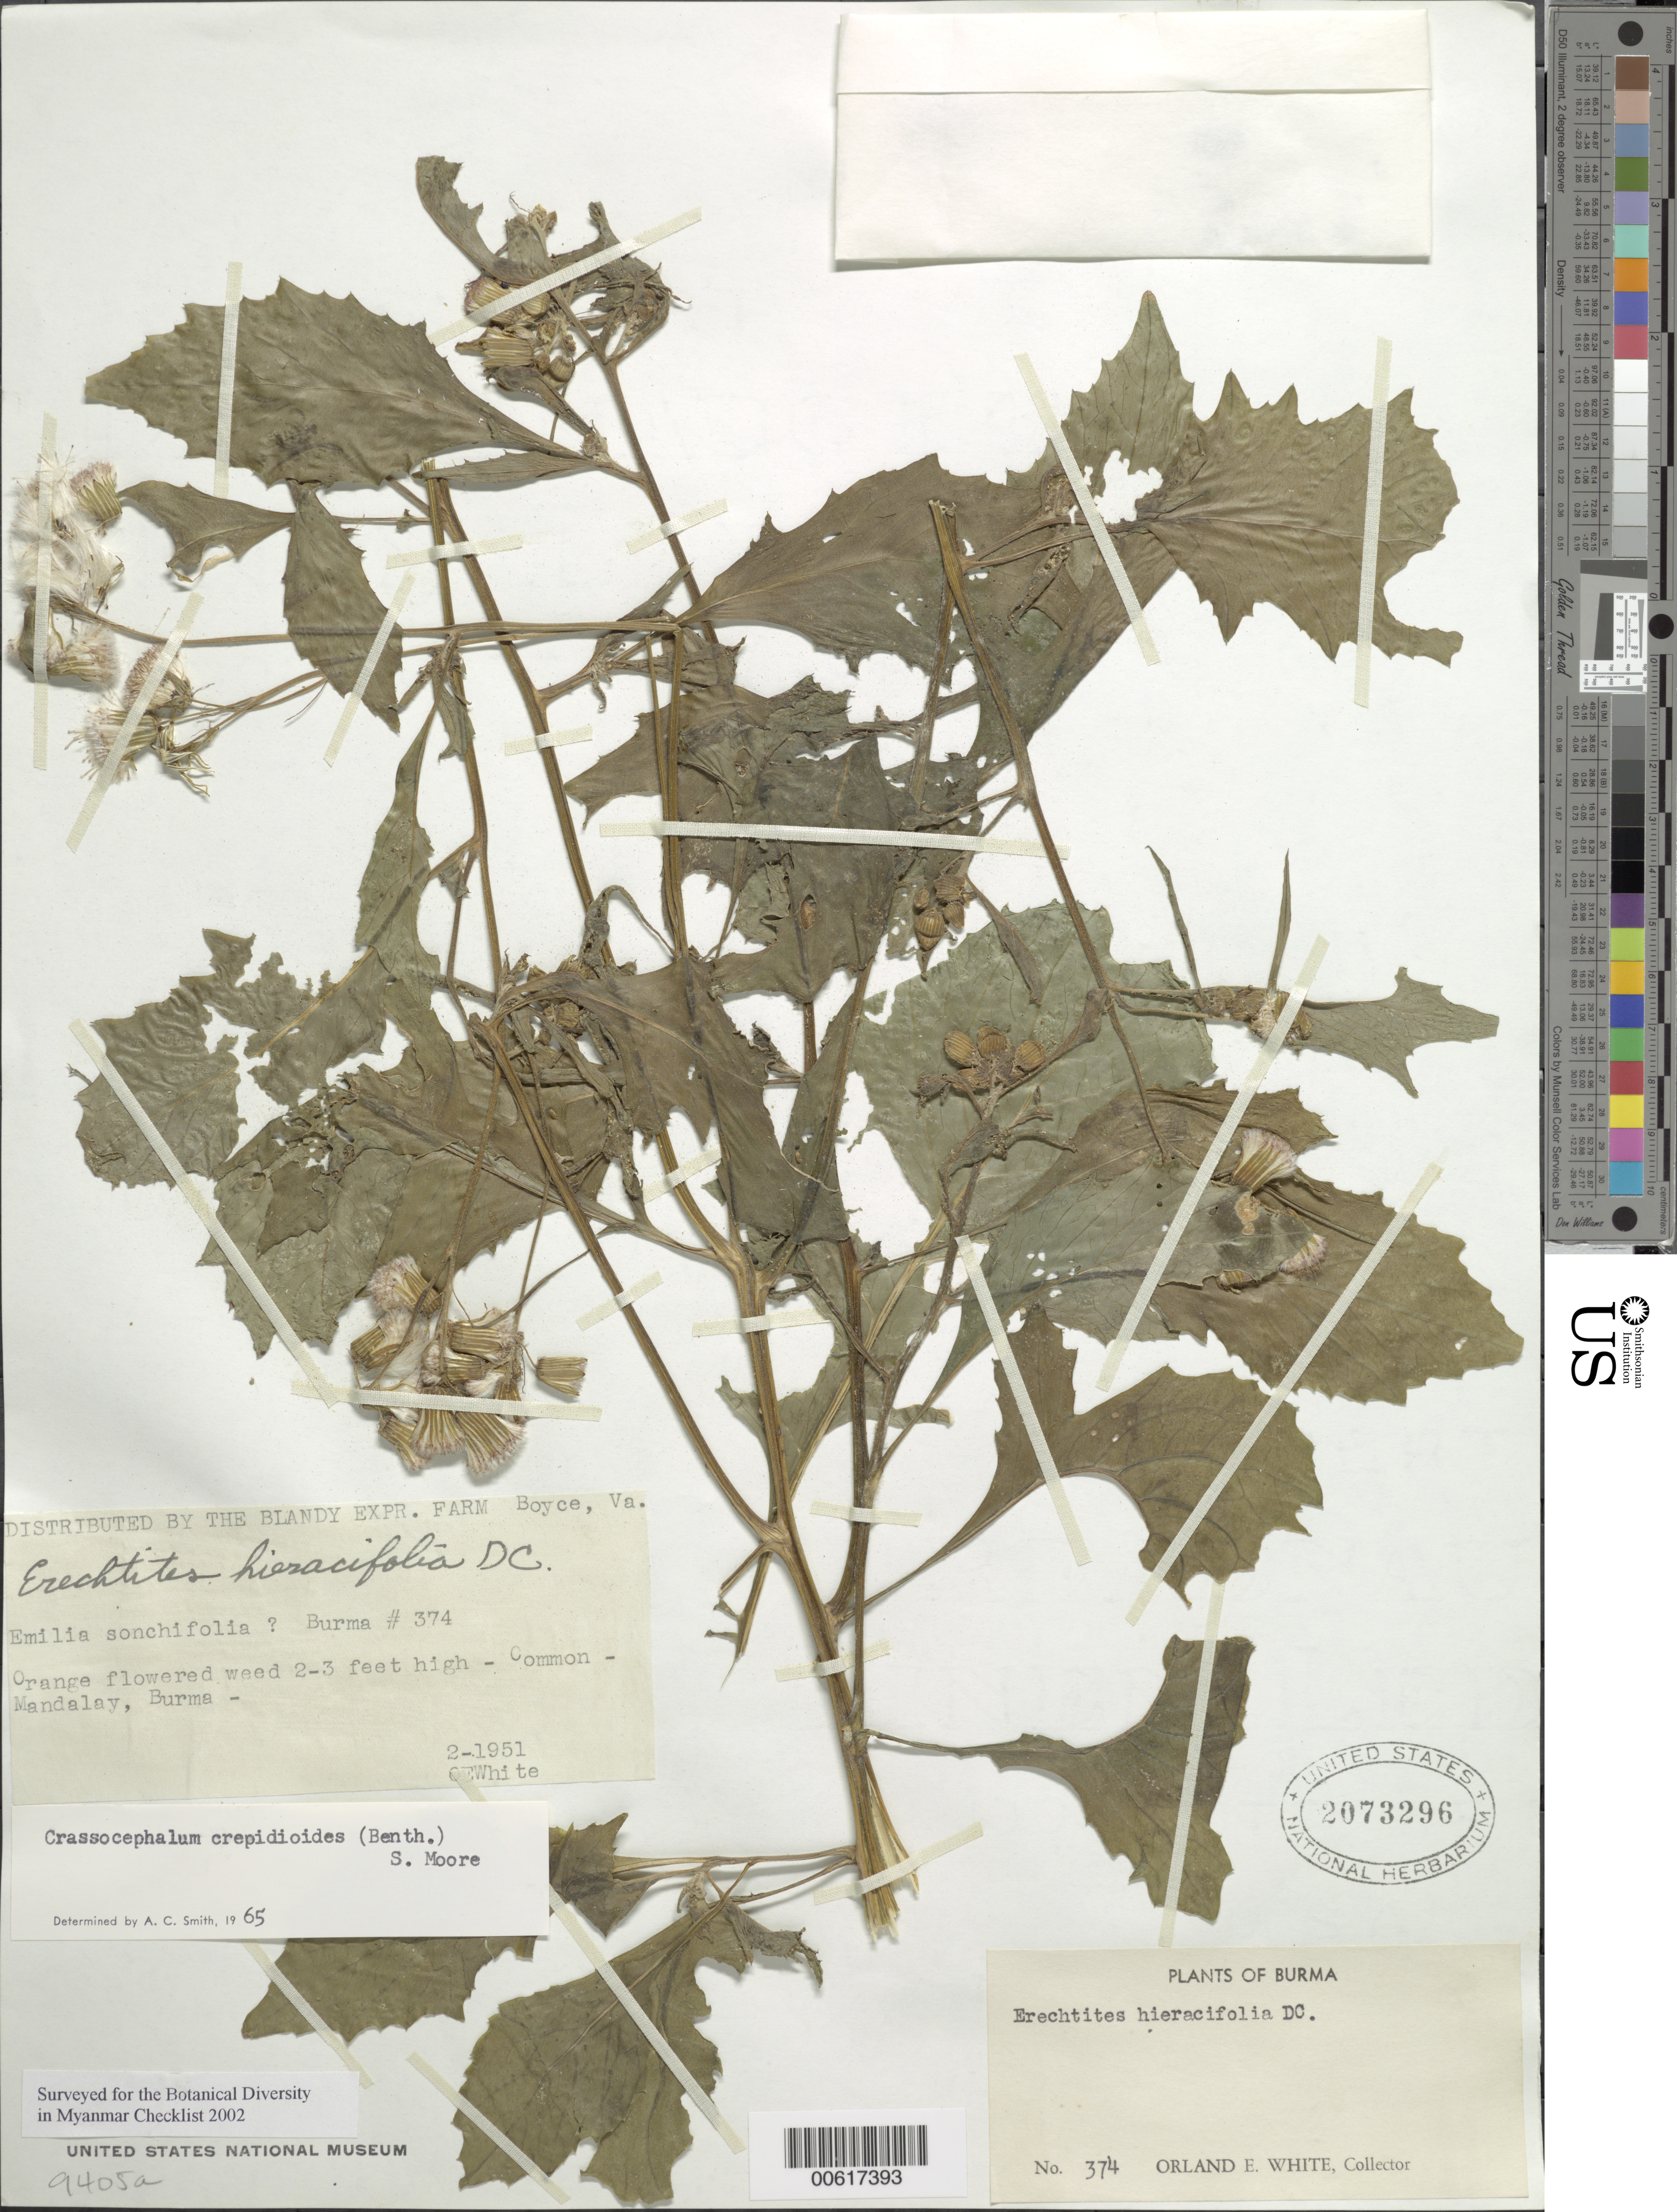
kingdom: Plantae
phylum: Tracheophyta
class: Magnoliopsida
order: Asterales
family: Asteraceae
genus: Crassocephalum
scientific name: Crassocephalum crepidioides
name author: (Benth.) S. Moore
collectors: O. E. White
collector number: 374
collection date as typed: Feb 1951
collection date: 1951-02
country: Myanmar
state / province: Mandalay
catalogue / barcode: US 2073296